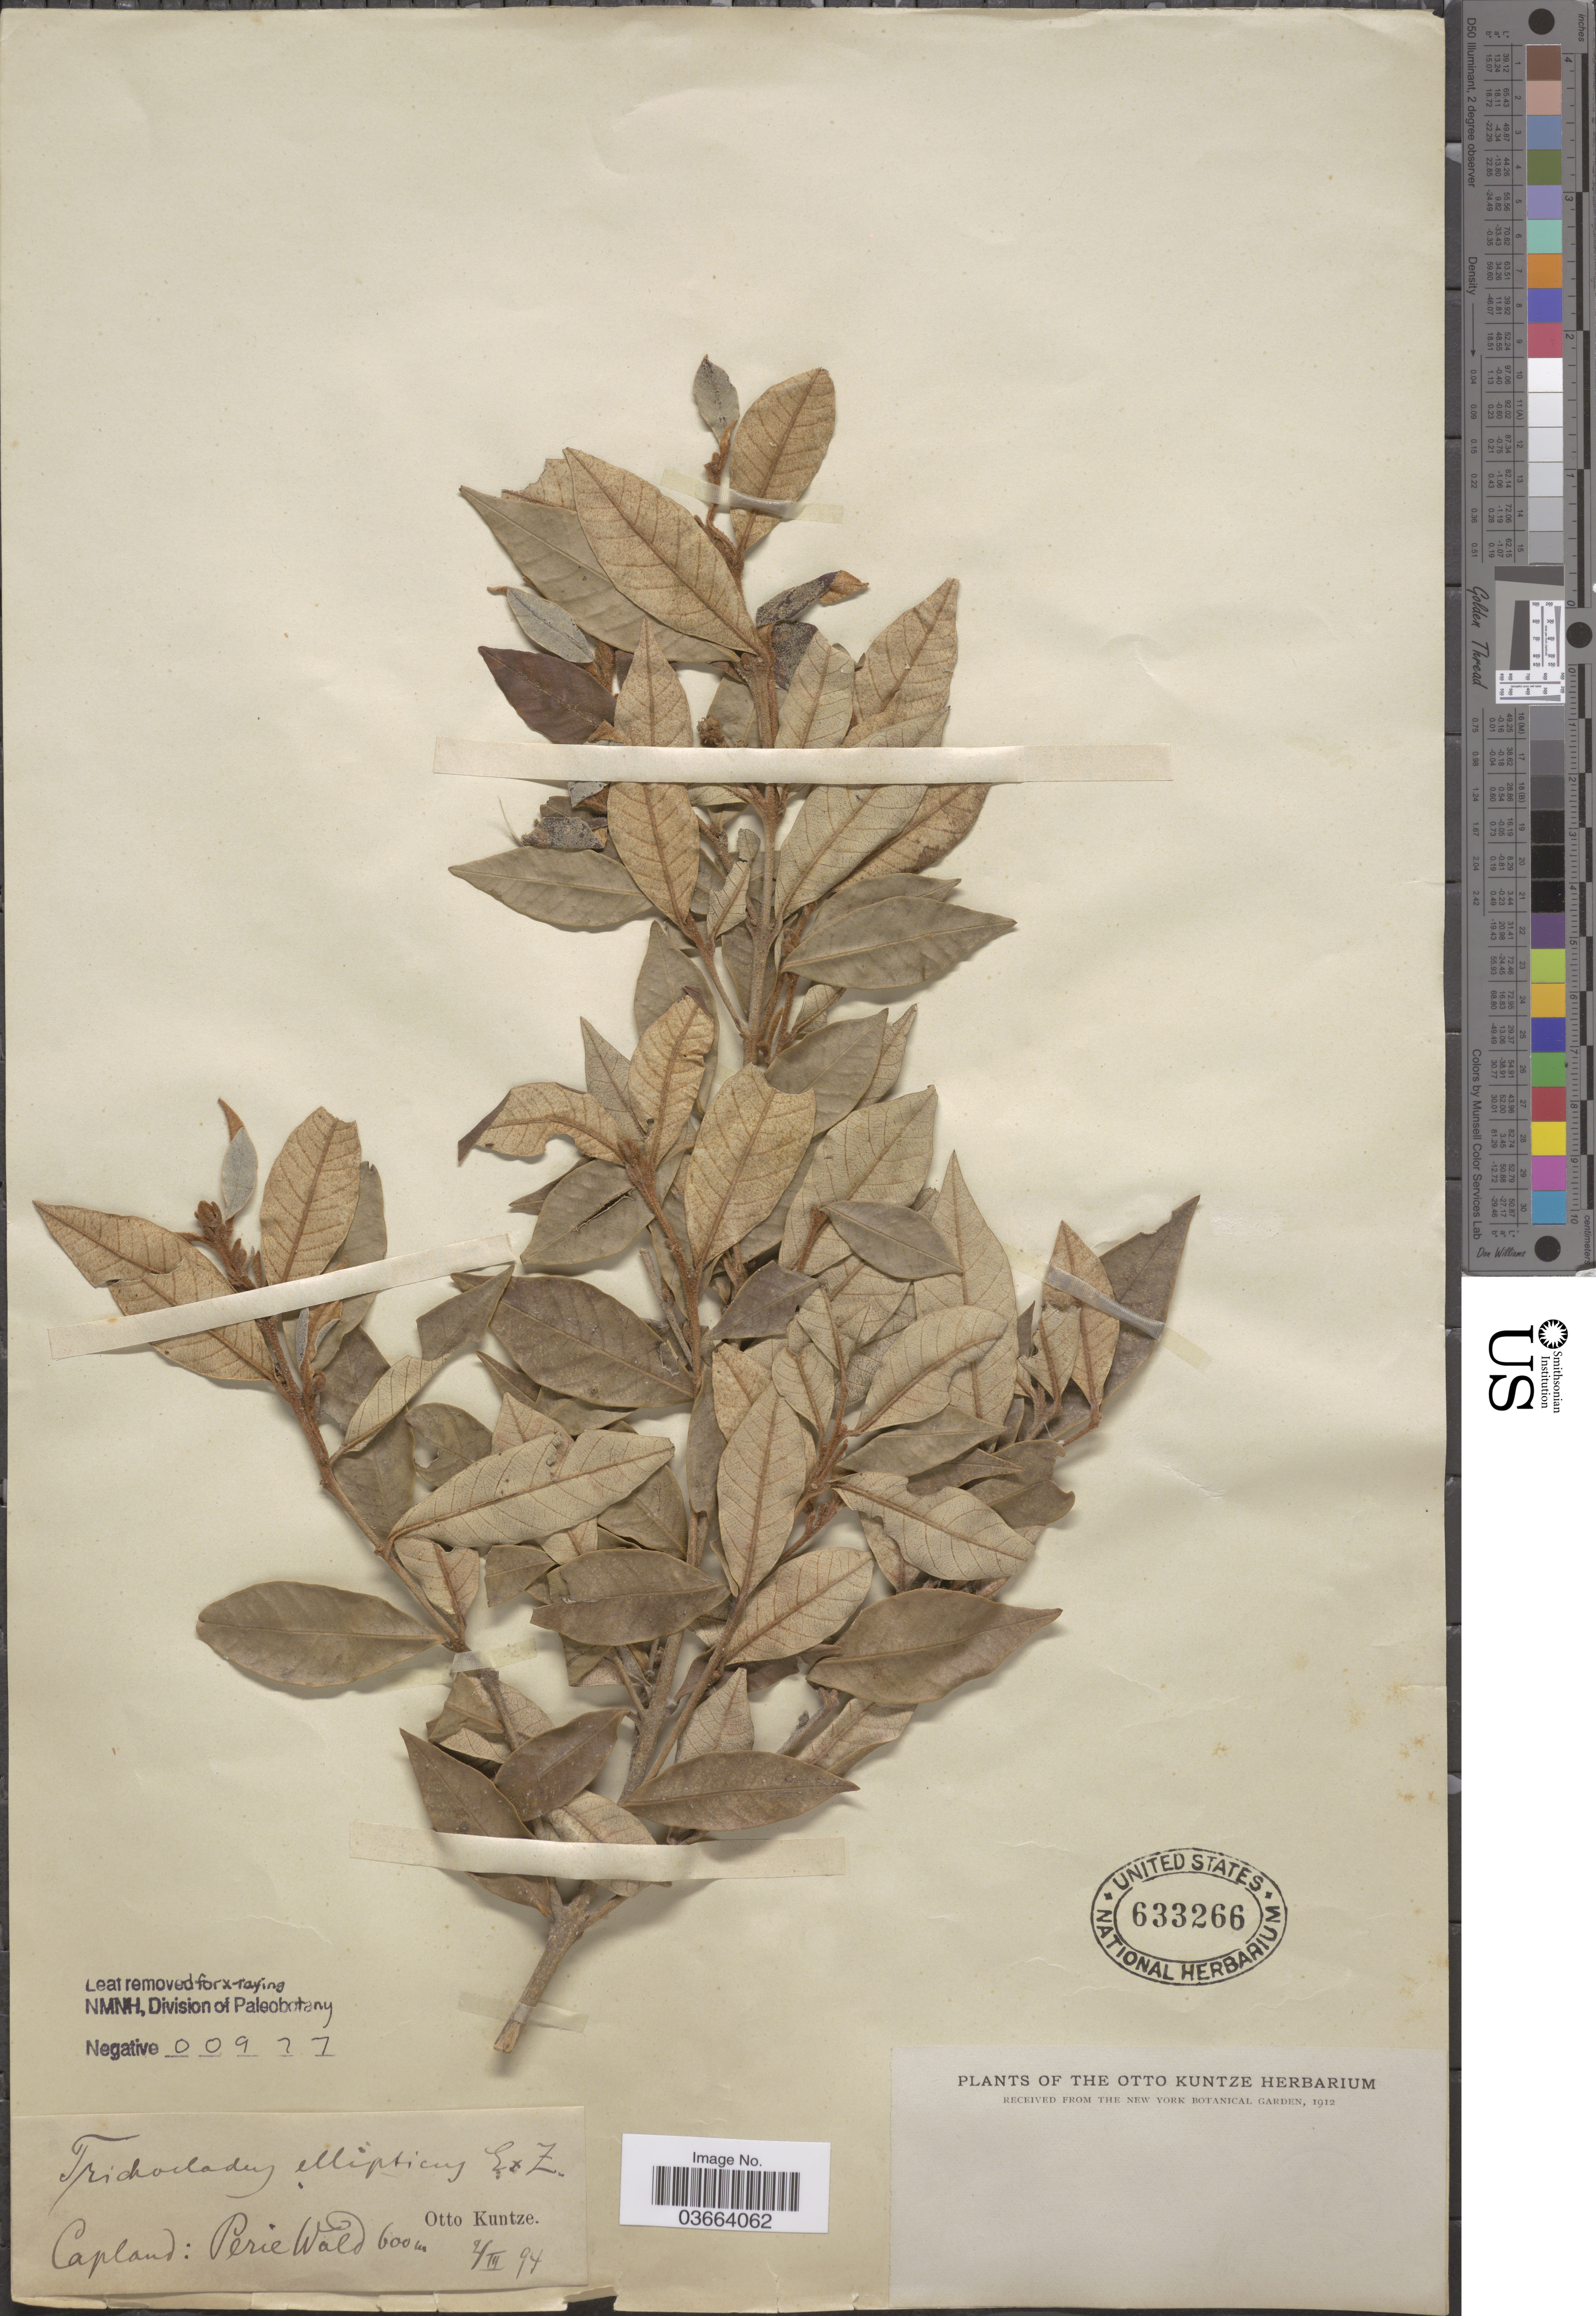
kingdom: Plantae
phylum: Tracheophyta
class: Magnoliopsida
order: Saxifragales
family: Hamamelidaceae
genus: Trichocladus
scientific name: Trichocladus ellipticus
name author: Eckl. & Zeyh. ex Sond.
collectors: C.E.O. Kuntze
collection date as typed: Transcribed d/m/y: 2/3/94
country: South Africa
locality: Capland: Perie Wald.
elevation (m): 600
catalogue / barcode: US 633266